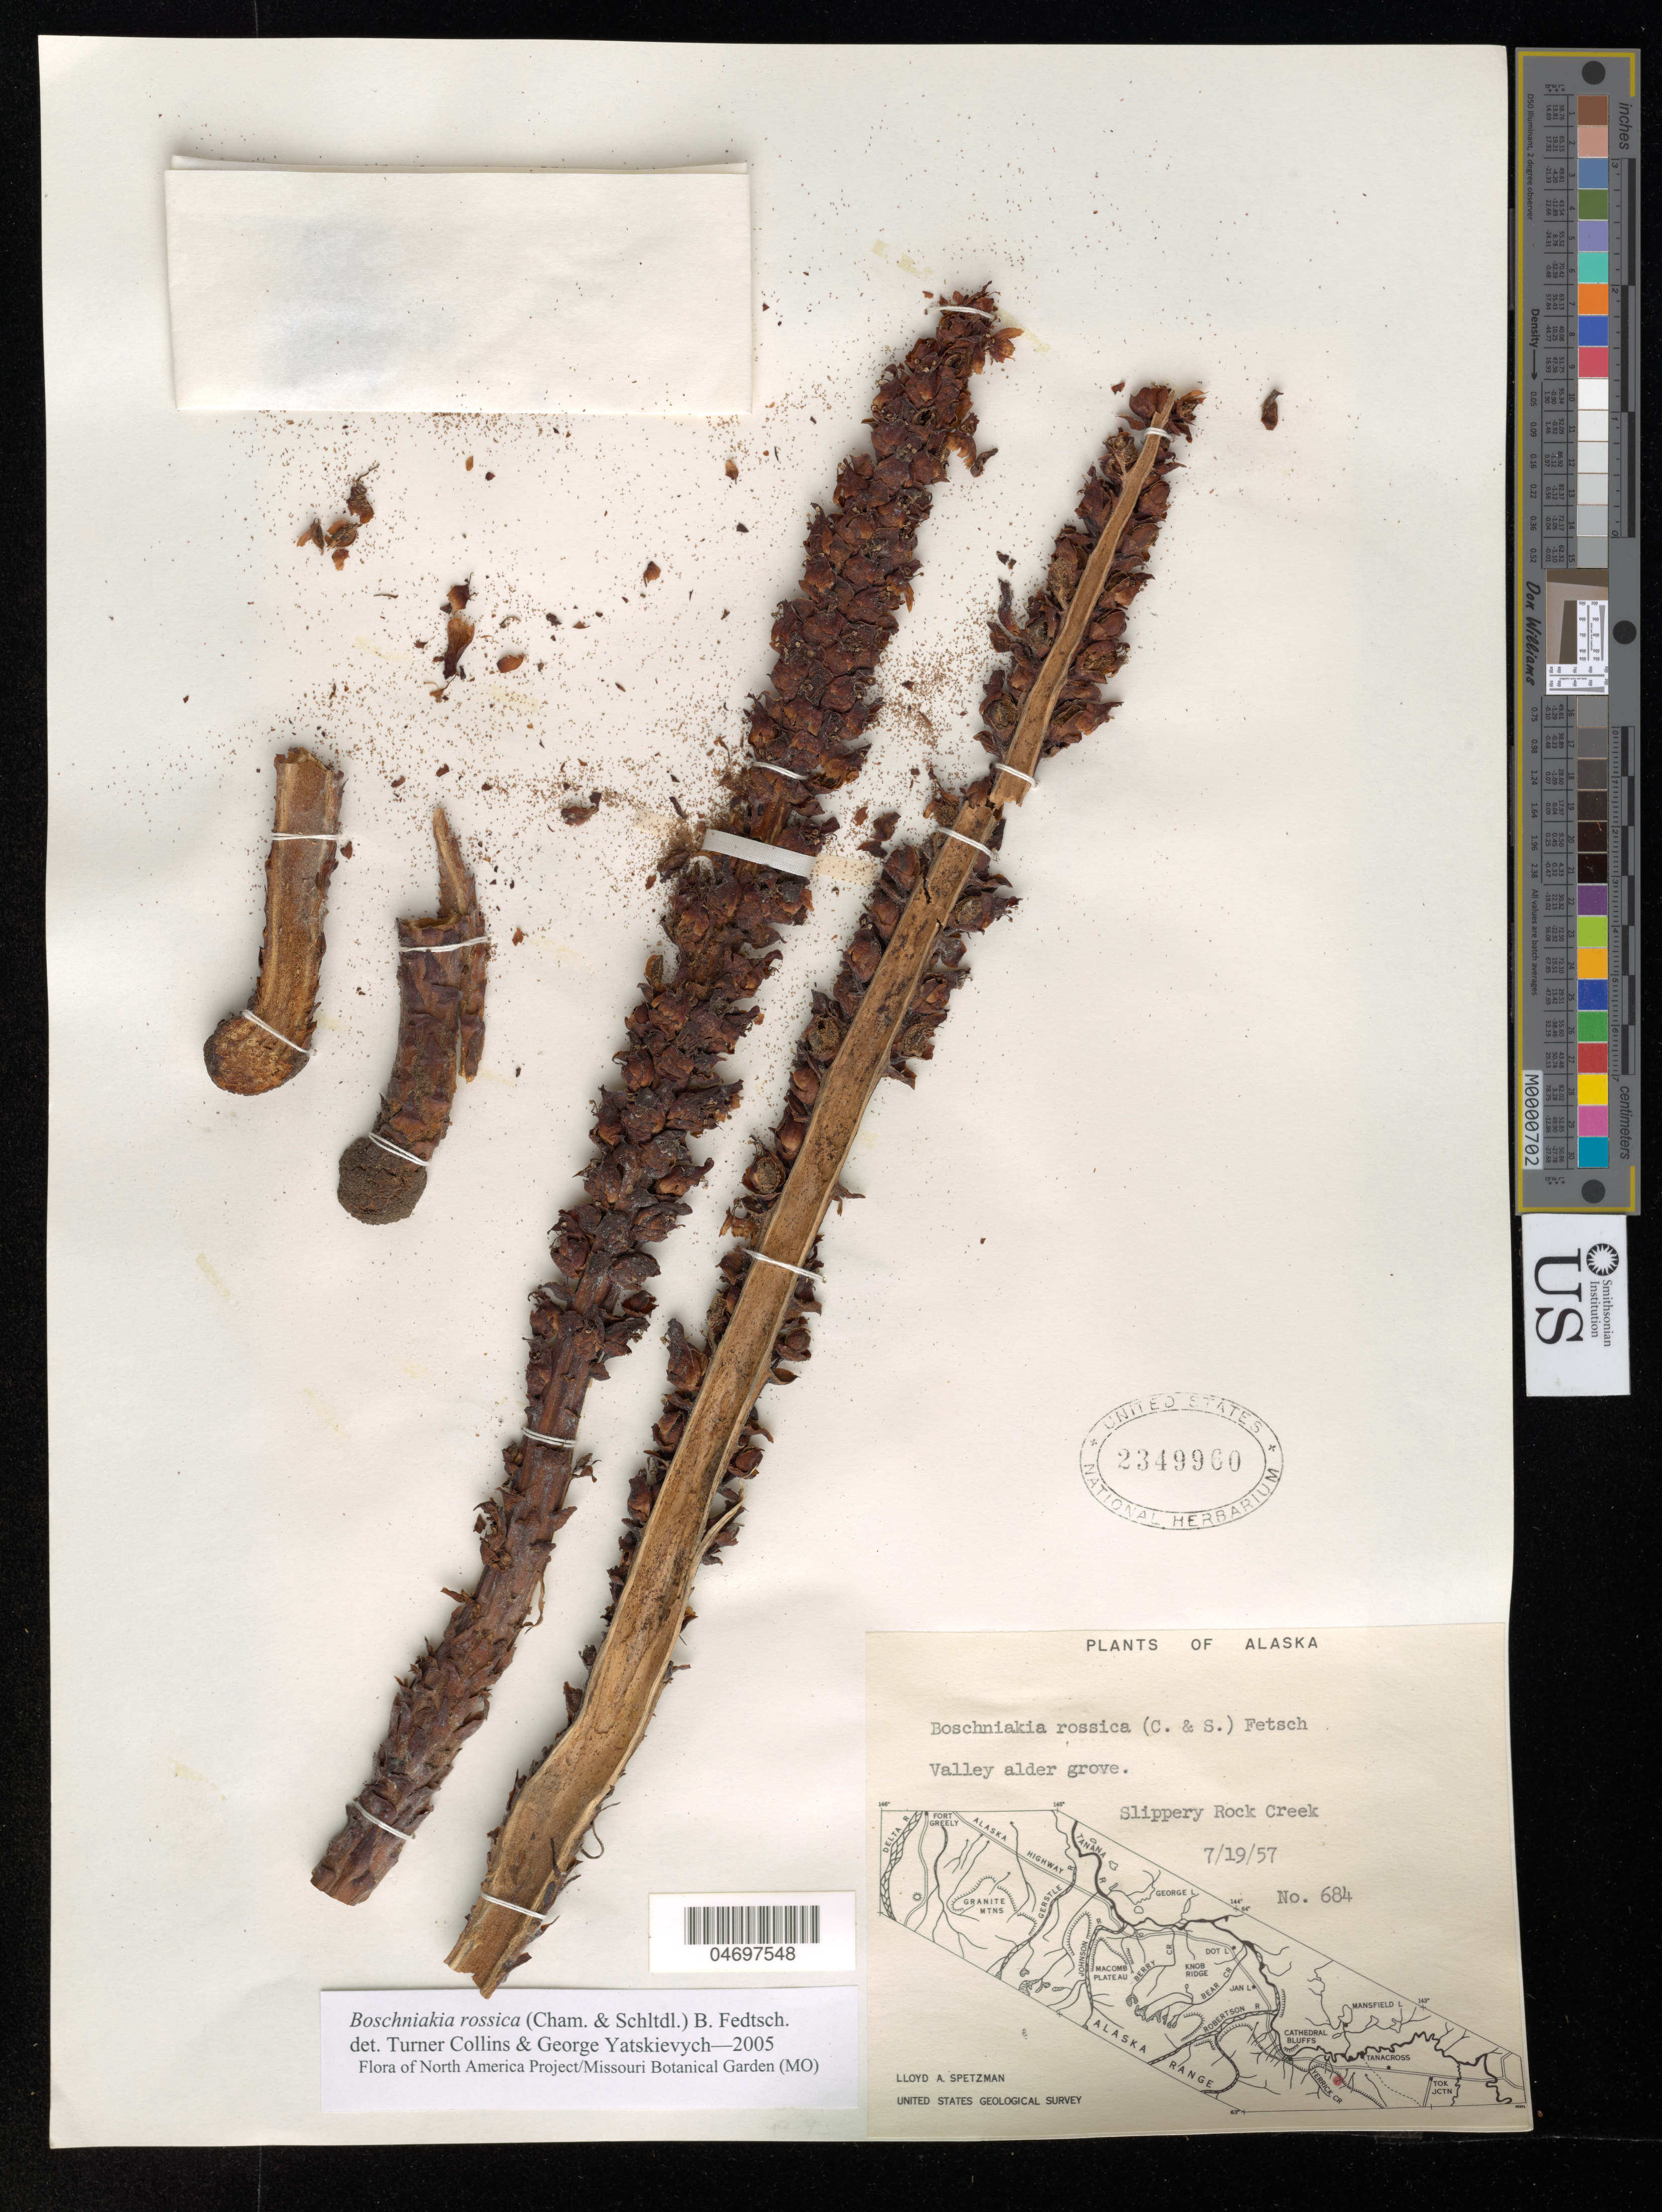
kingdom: Plantae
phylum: Tracheophyta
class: Magnoliopsida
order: Lamiales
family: Orobanchaceae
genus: Boschniakia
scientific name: Boschniakia rossica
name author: (Cham. & Schltdl.) B. Fedtsch.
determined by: Collins, L. T.; Yatskievych, G. A.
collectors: L. Spetzman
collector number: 684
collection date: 1957-07-19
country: United States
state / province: Alaska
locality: Slippery Rock Creek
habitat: Valley alder grove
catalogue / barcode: US 2349960